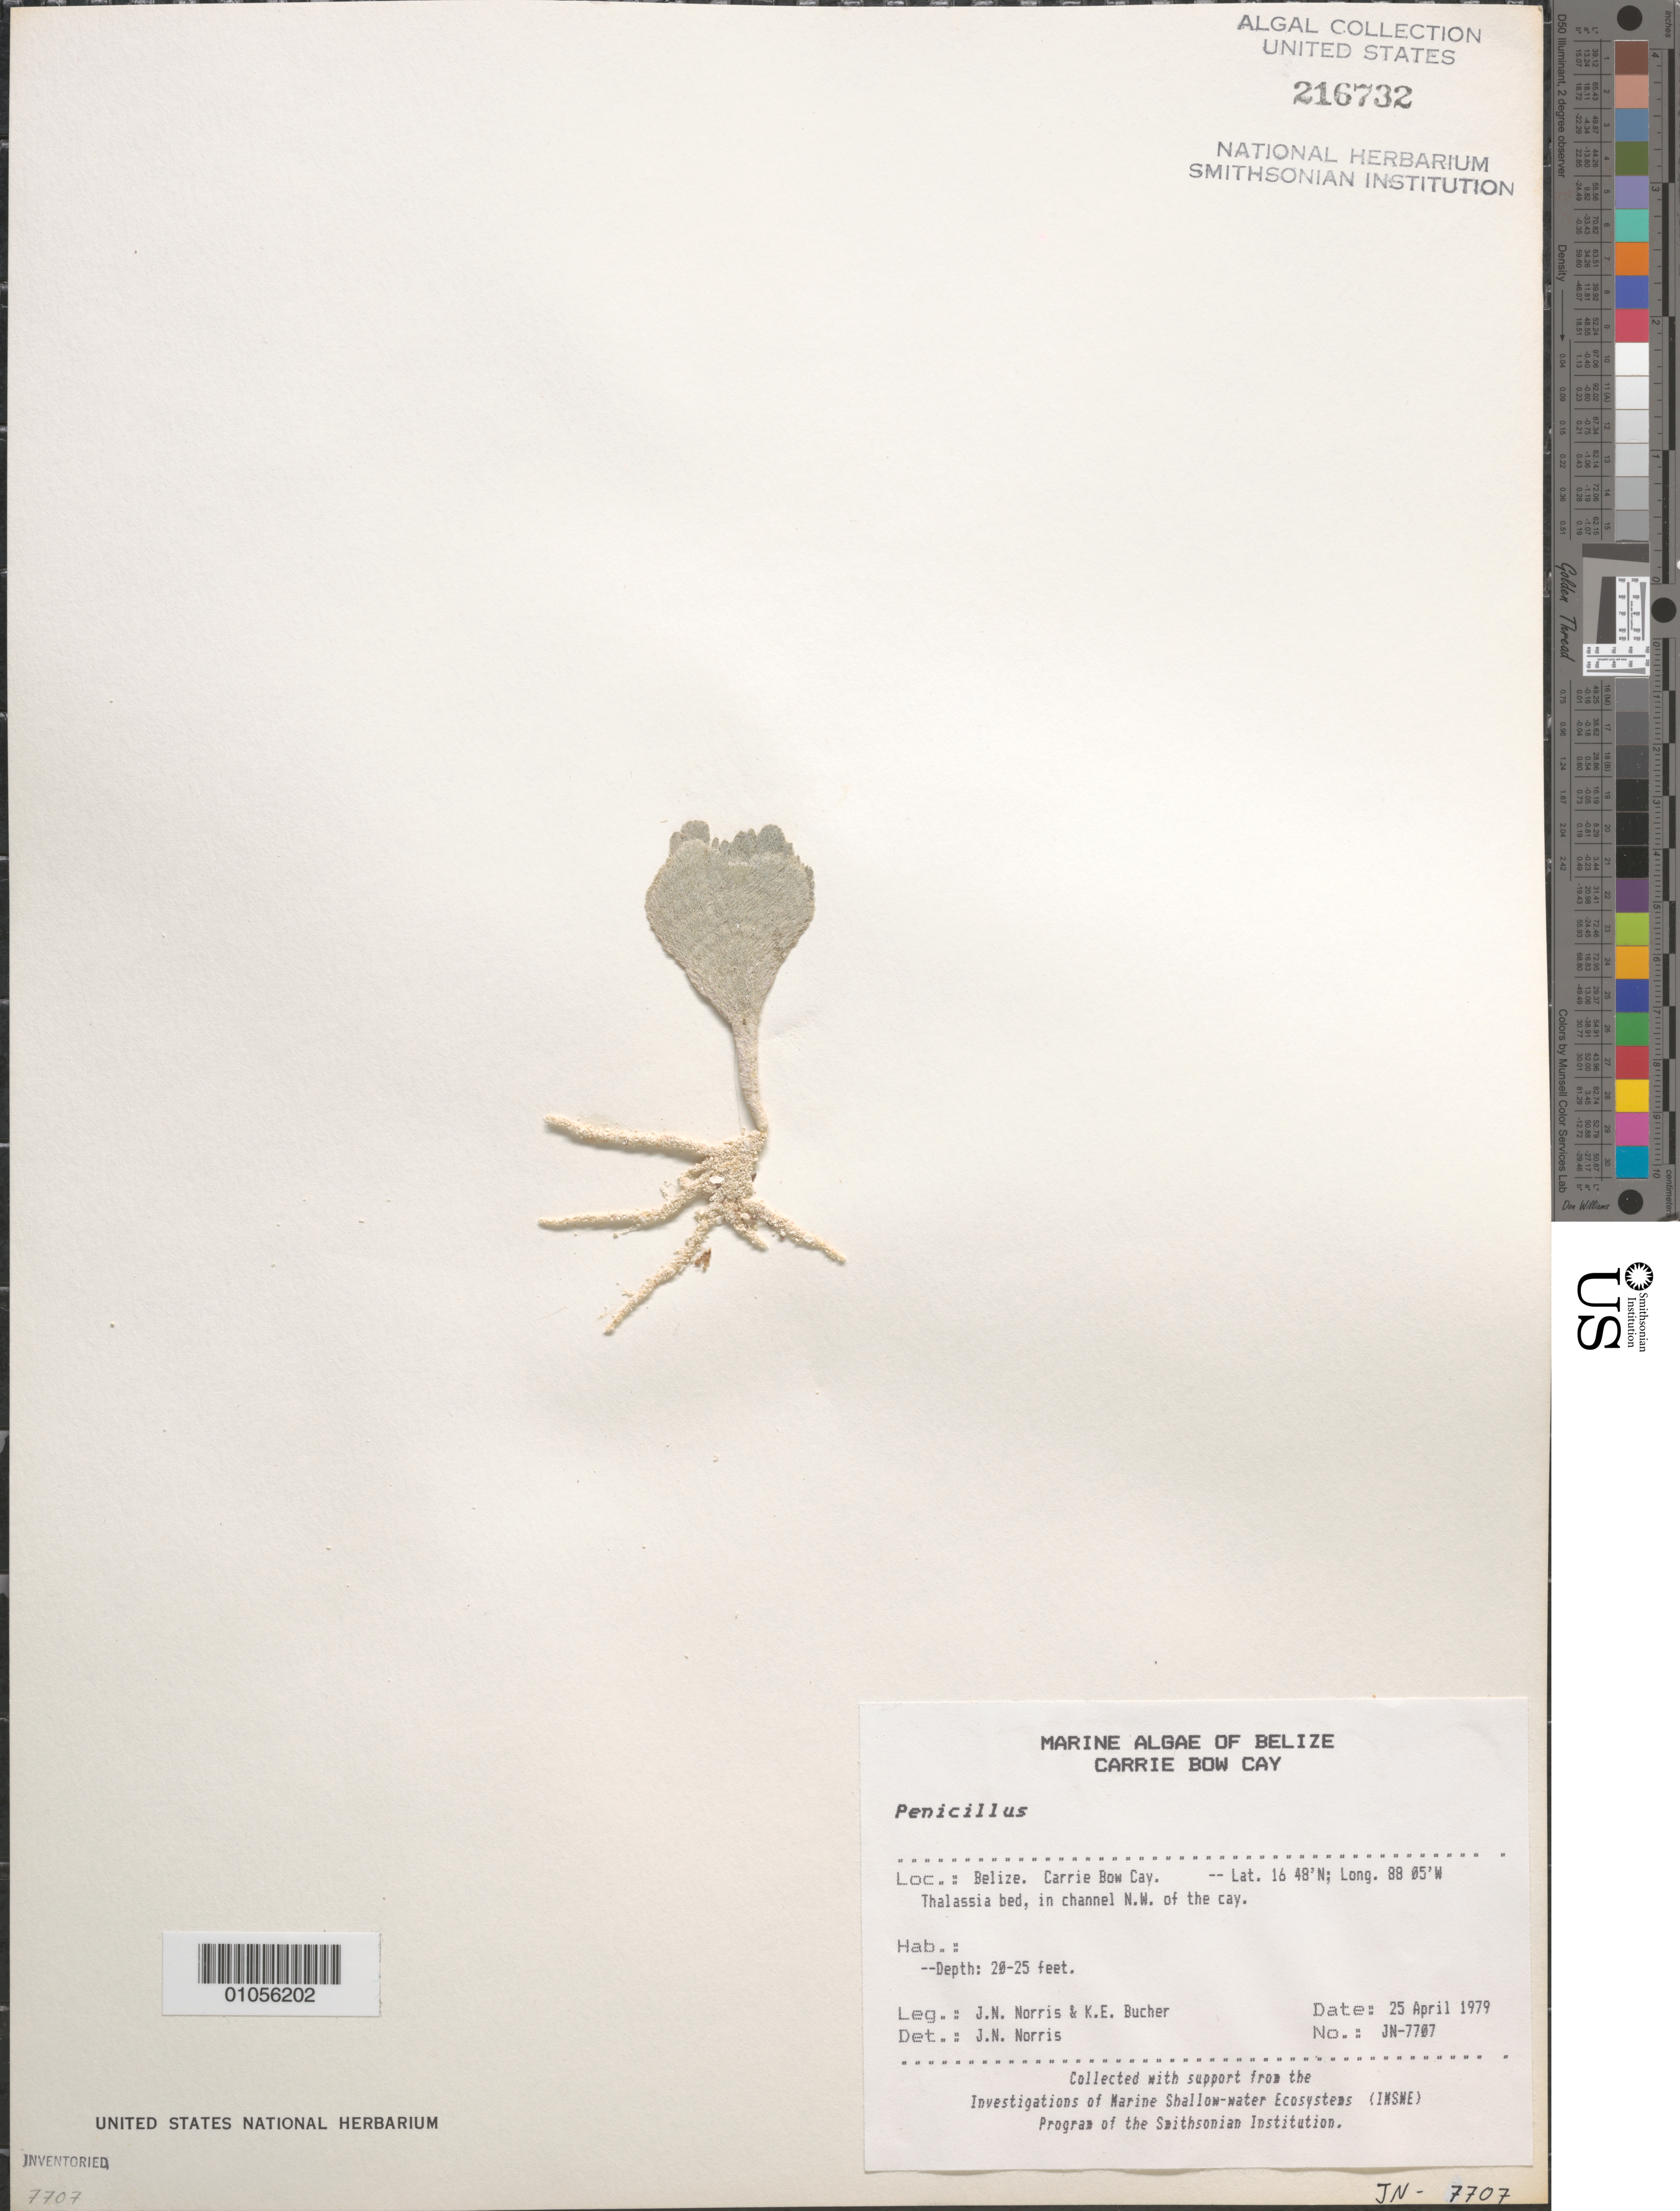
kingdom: Plantae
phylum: Chlorophyta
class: Ulvophyceae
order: Bryopsidales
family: Udoteaceae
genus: Penicillus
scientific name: Penicillus sp.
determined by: Norris, James N.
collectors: J. N. Norris & K. E. Bucher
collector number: JN-7707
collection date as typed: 25 Apr 1979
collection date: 1979-04-25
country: Belize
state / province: Stann Creek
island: Carrie Bow Cay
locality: Northwest of Carrie Bow Cay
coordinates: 16 48'N, 88 05'W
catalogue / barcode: US 216732